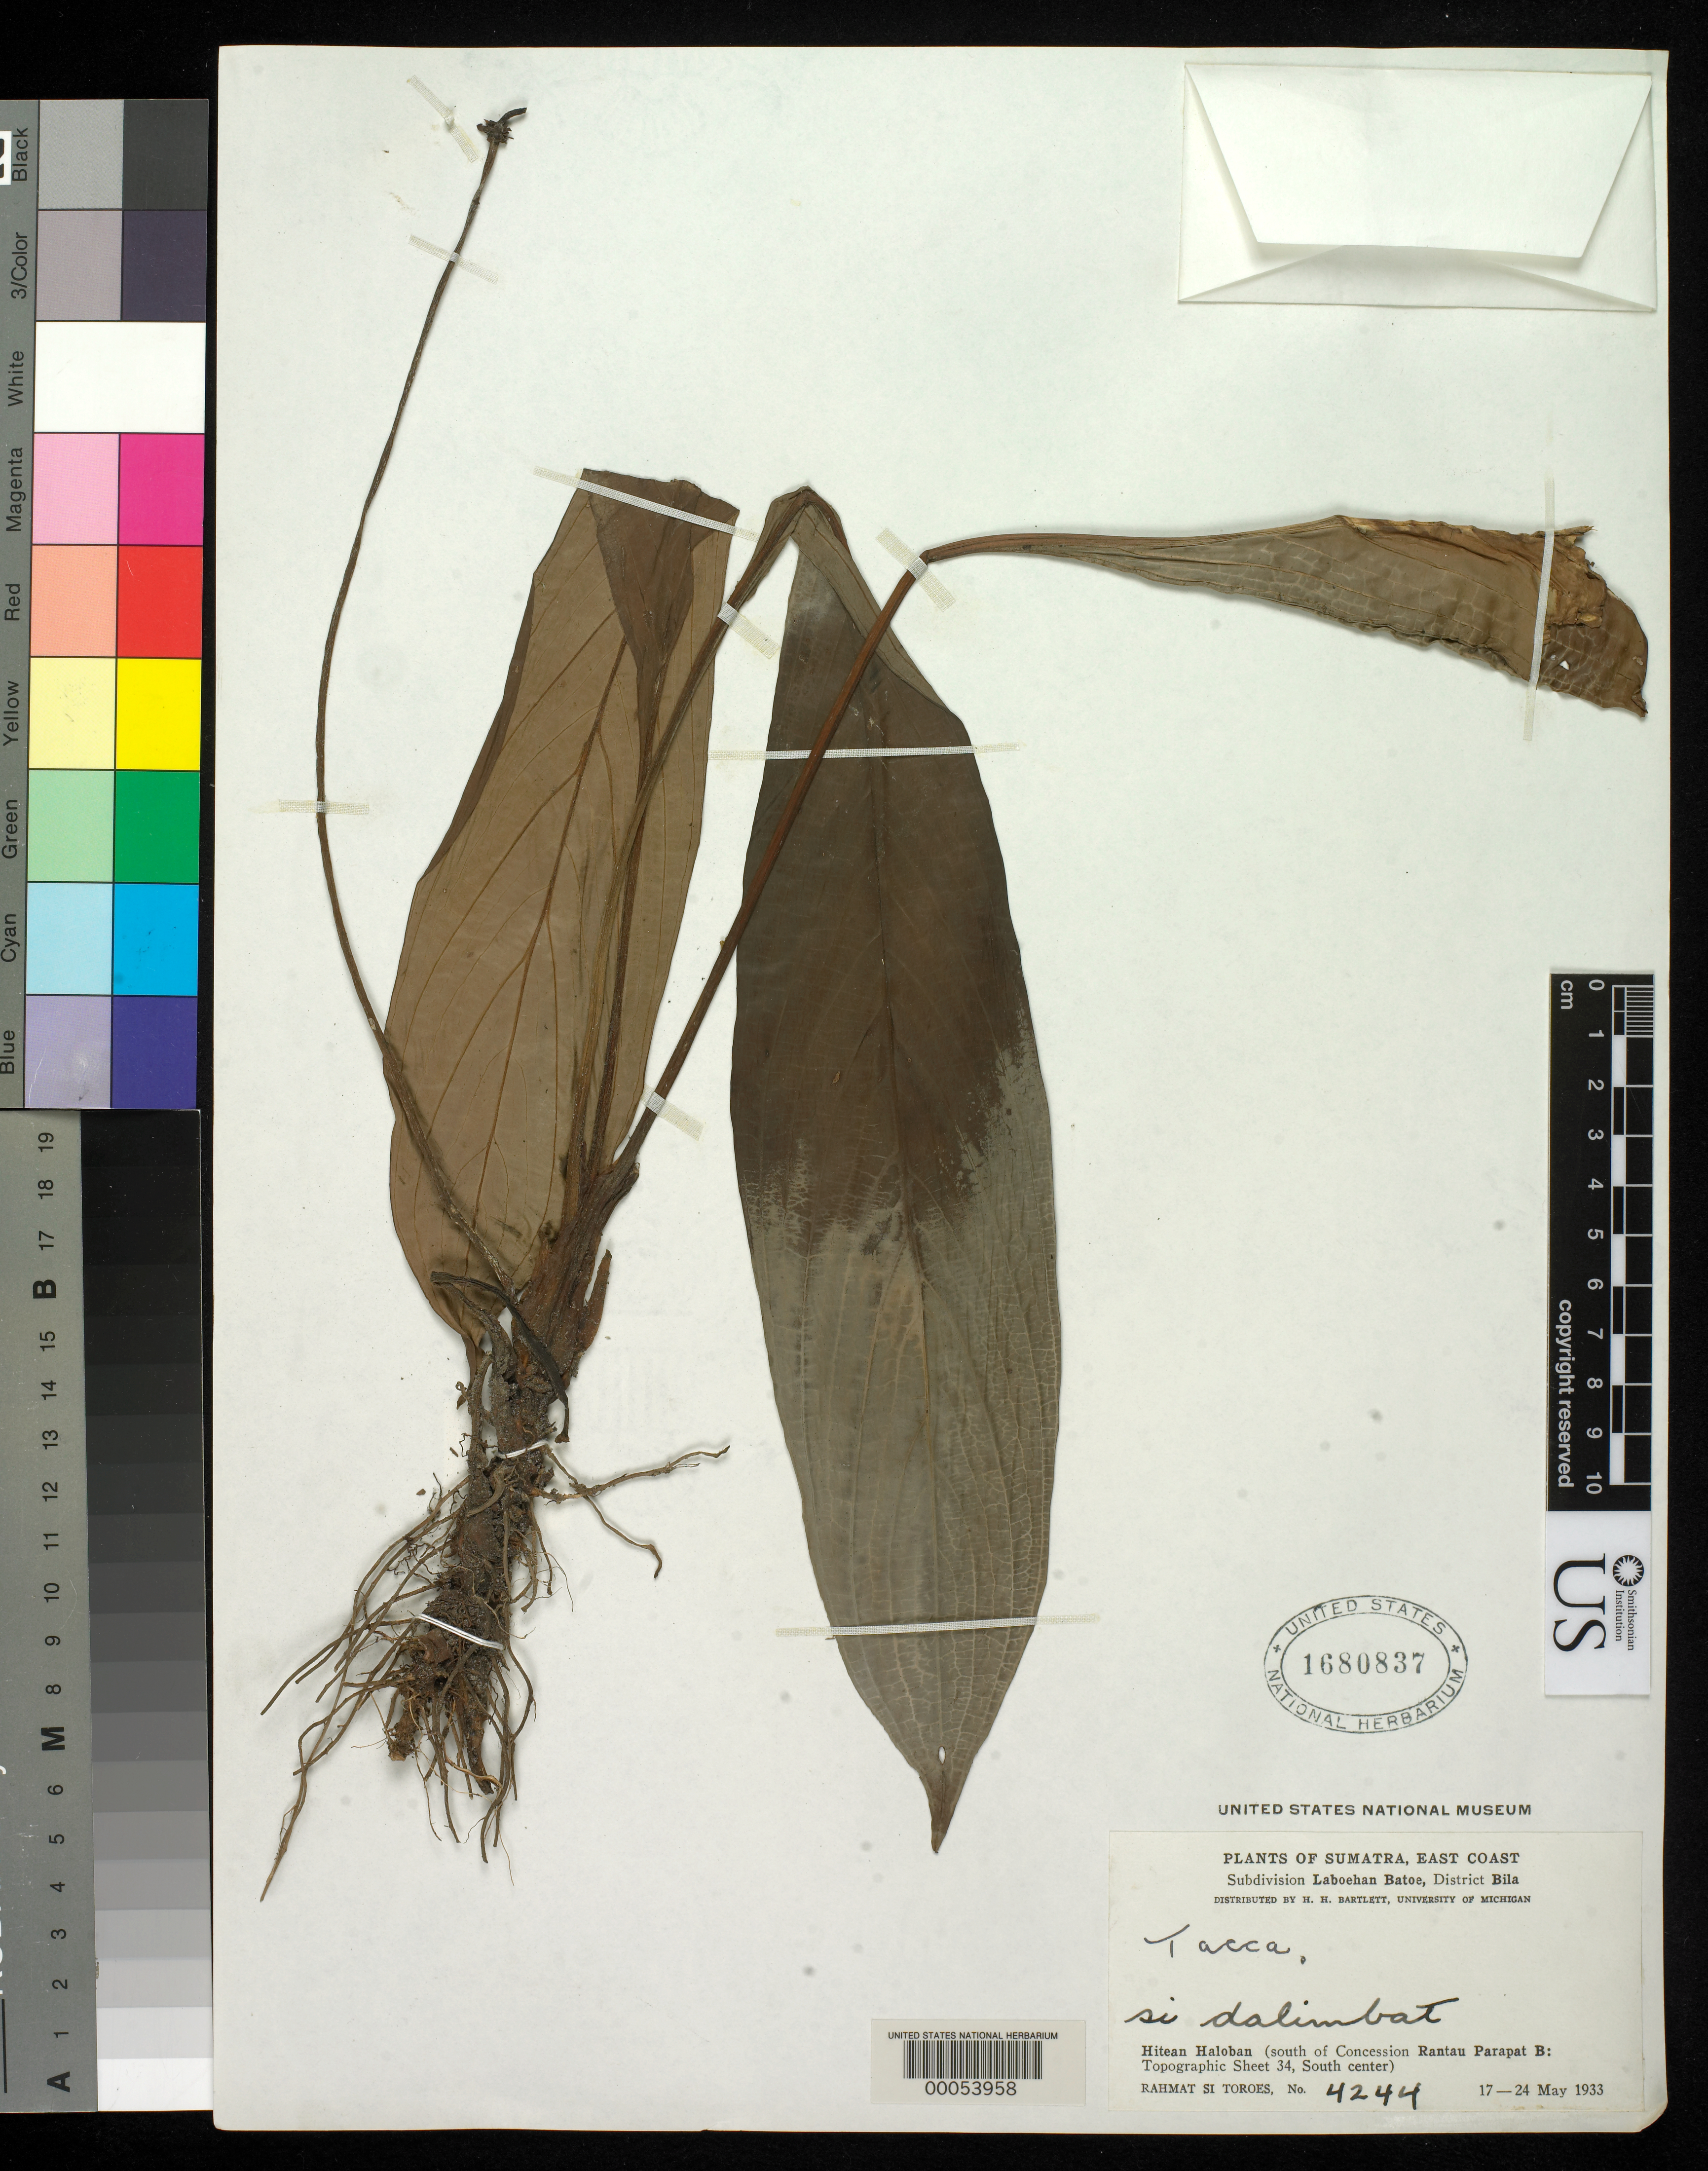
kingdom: Plantae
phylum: Tracheophyta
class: Liliopsida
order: Dioscoreales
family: Dioscoreaceae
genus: Tacca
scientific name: Tacca sp.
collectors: Rahmat Si Boeea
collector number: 4244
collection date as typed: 17 May 1933 to 24 May 1933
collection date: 1933-05-17/1933-05-24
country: Indonesia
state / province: Laboehan Batoe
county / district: Bila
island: Sumatra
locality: Hitean Haloban, S of Concession Rantau Parapat B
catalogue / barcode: US 1680837